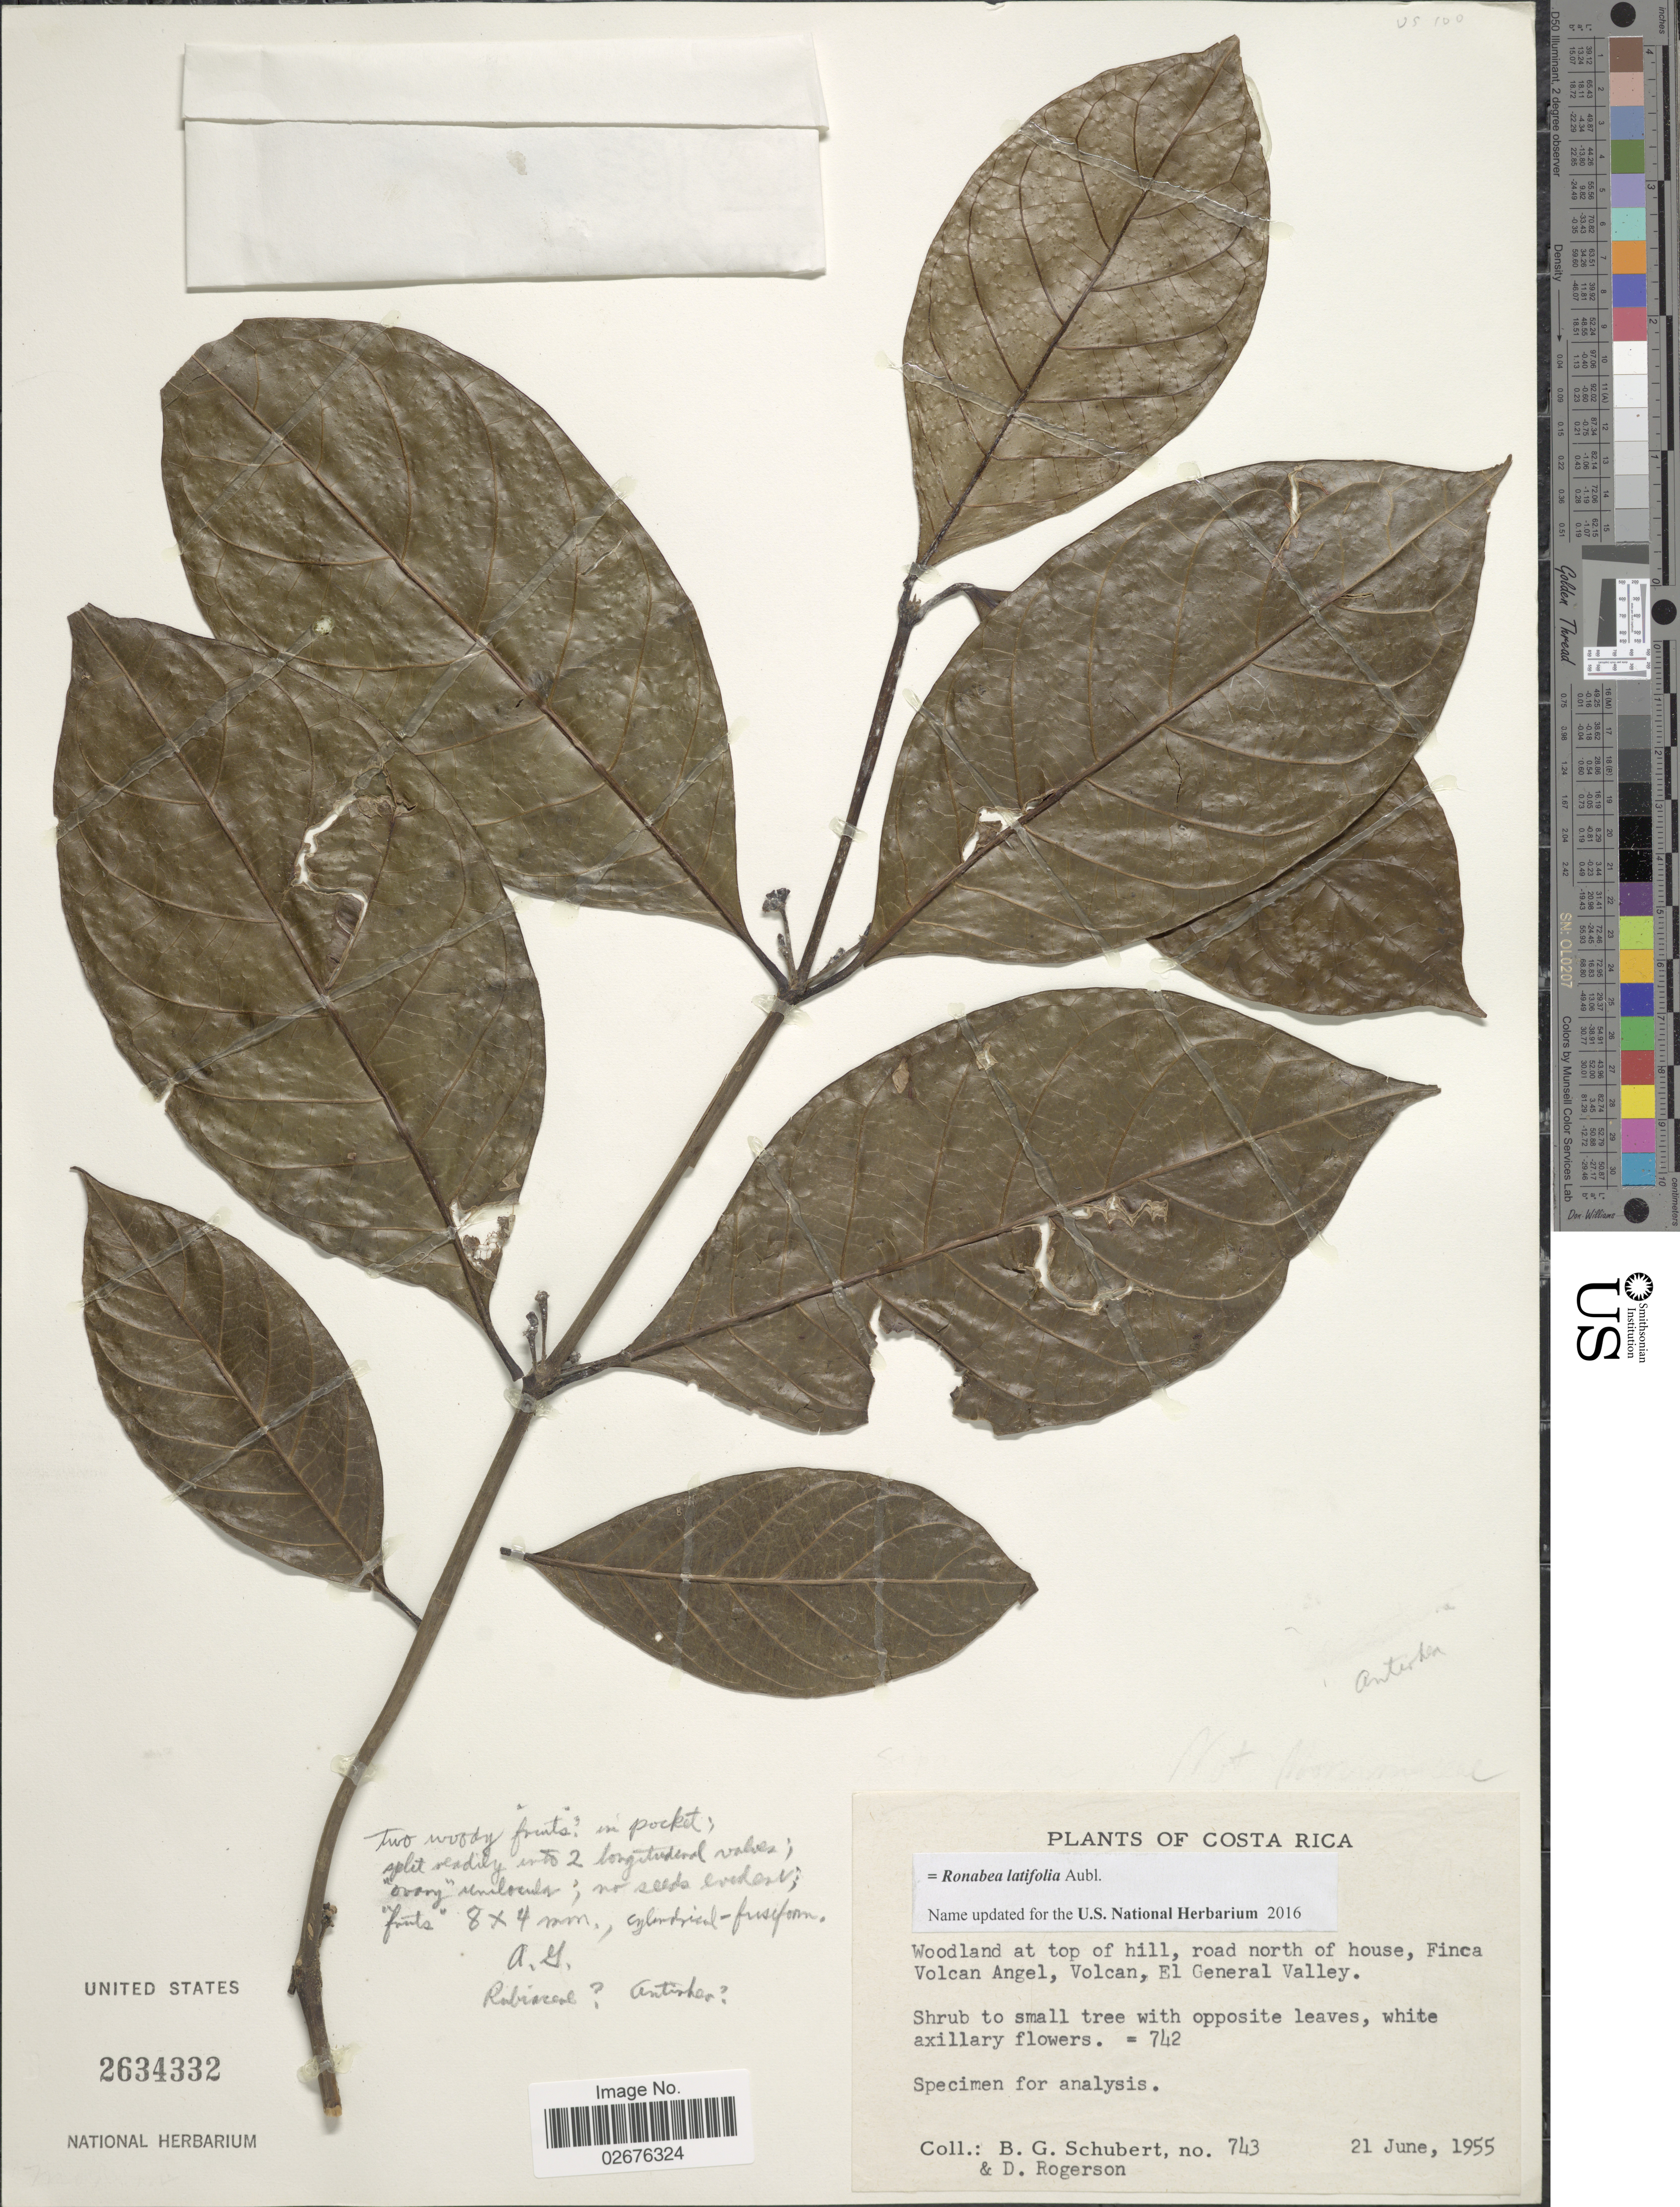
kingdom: Plantae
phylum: Tracheophyta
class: Magnoliopsida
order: Gentianales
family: Rubiaceae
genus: Ronabea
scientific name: Ronabea latifolia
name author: Aubl.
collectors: B. Schubert & D. Rogerson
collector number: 743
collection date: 1955-06-21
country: Costa Rica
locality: Woodland at top of hill, road north of house, Finca Volcan Angel, Volcan, El General Valley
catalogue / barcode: US 2634332